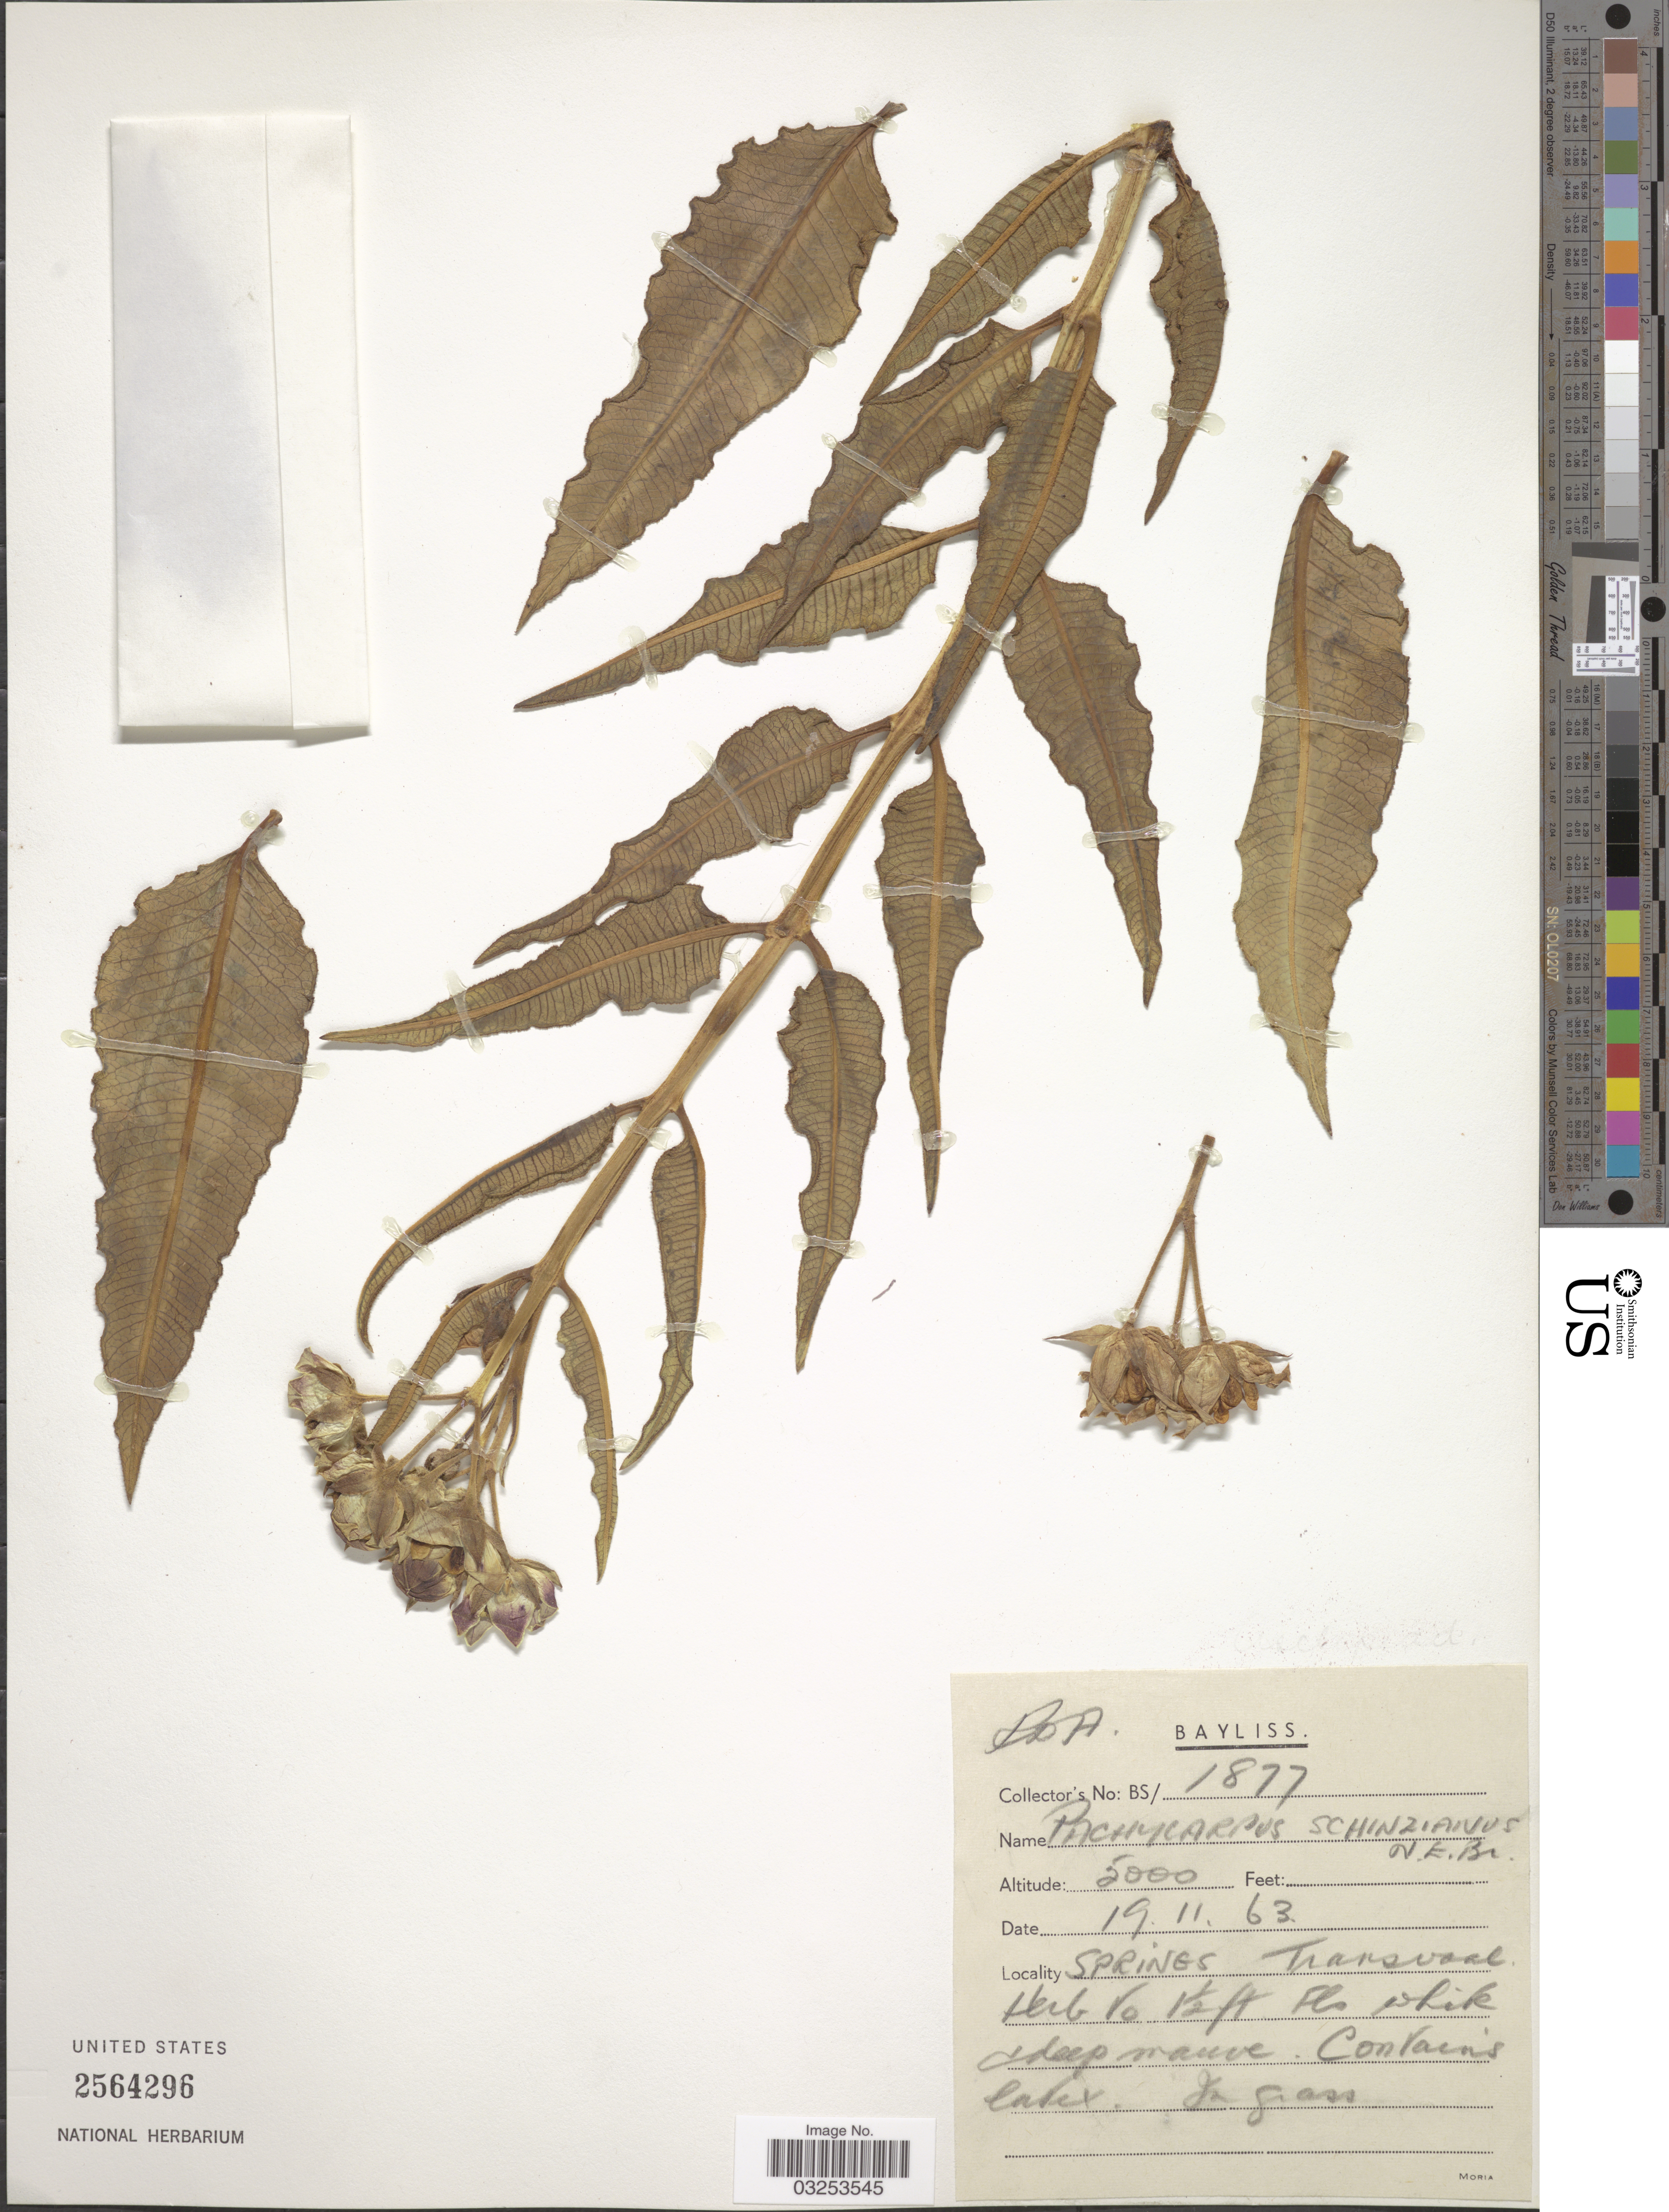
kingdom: Plantae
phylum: Tracheophyta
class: Magnoliopsida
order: Gentianales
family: Apocynaceae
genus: Pachycarpus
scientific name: Pachycarpus schinzianus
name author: (Schltr.) N.E. Br.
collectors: R. Bayliss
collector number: BS/ 1877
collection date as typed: Transcribed d/m/y: 19/11/63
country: South Africa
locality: Springs Transvaal.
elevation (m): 1524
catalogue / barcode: US 2564296